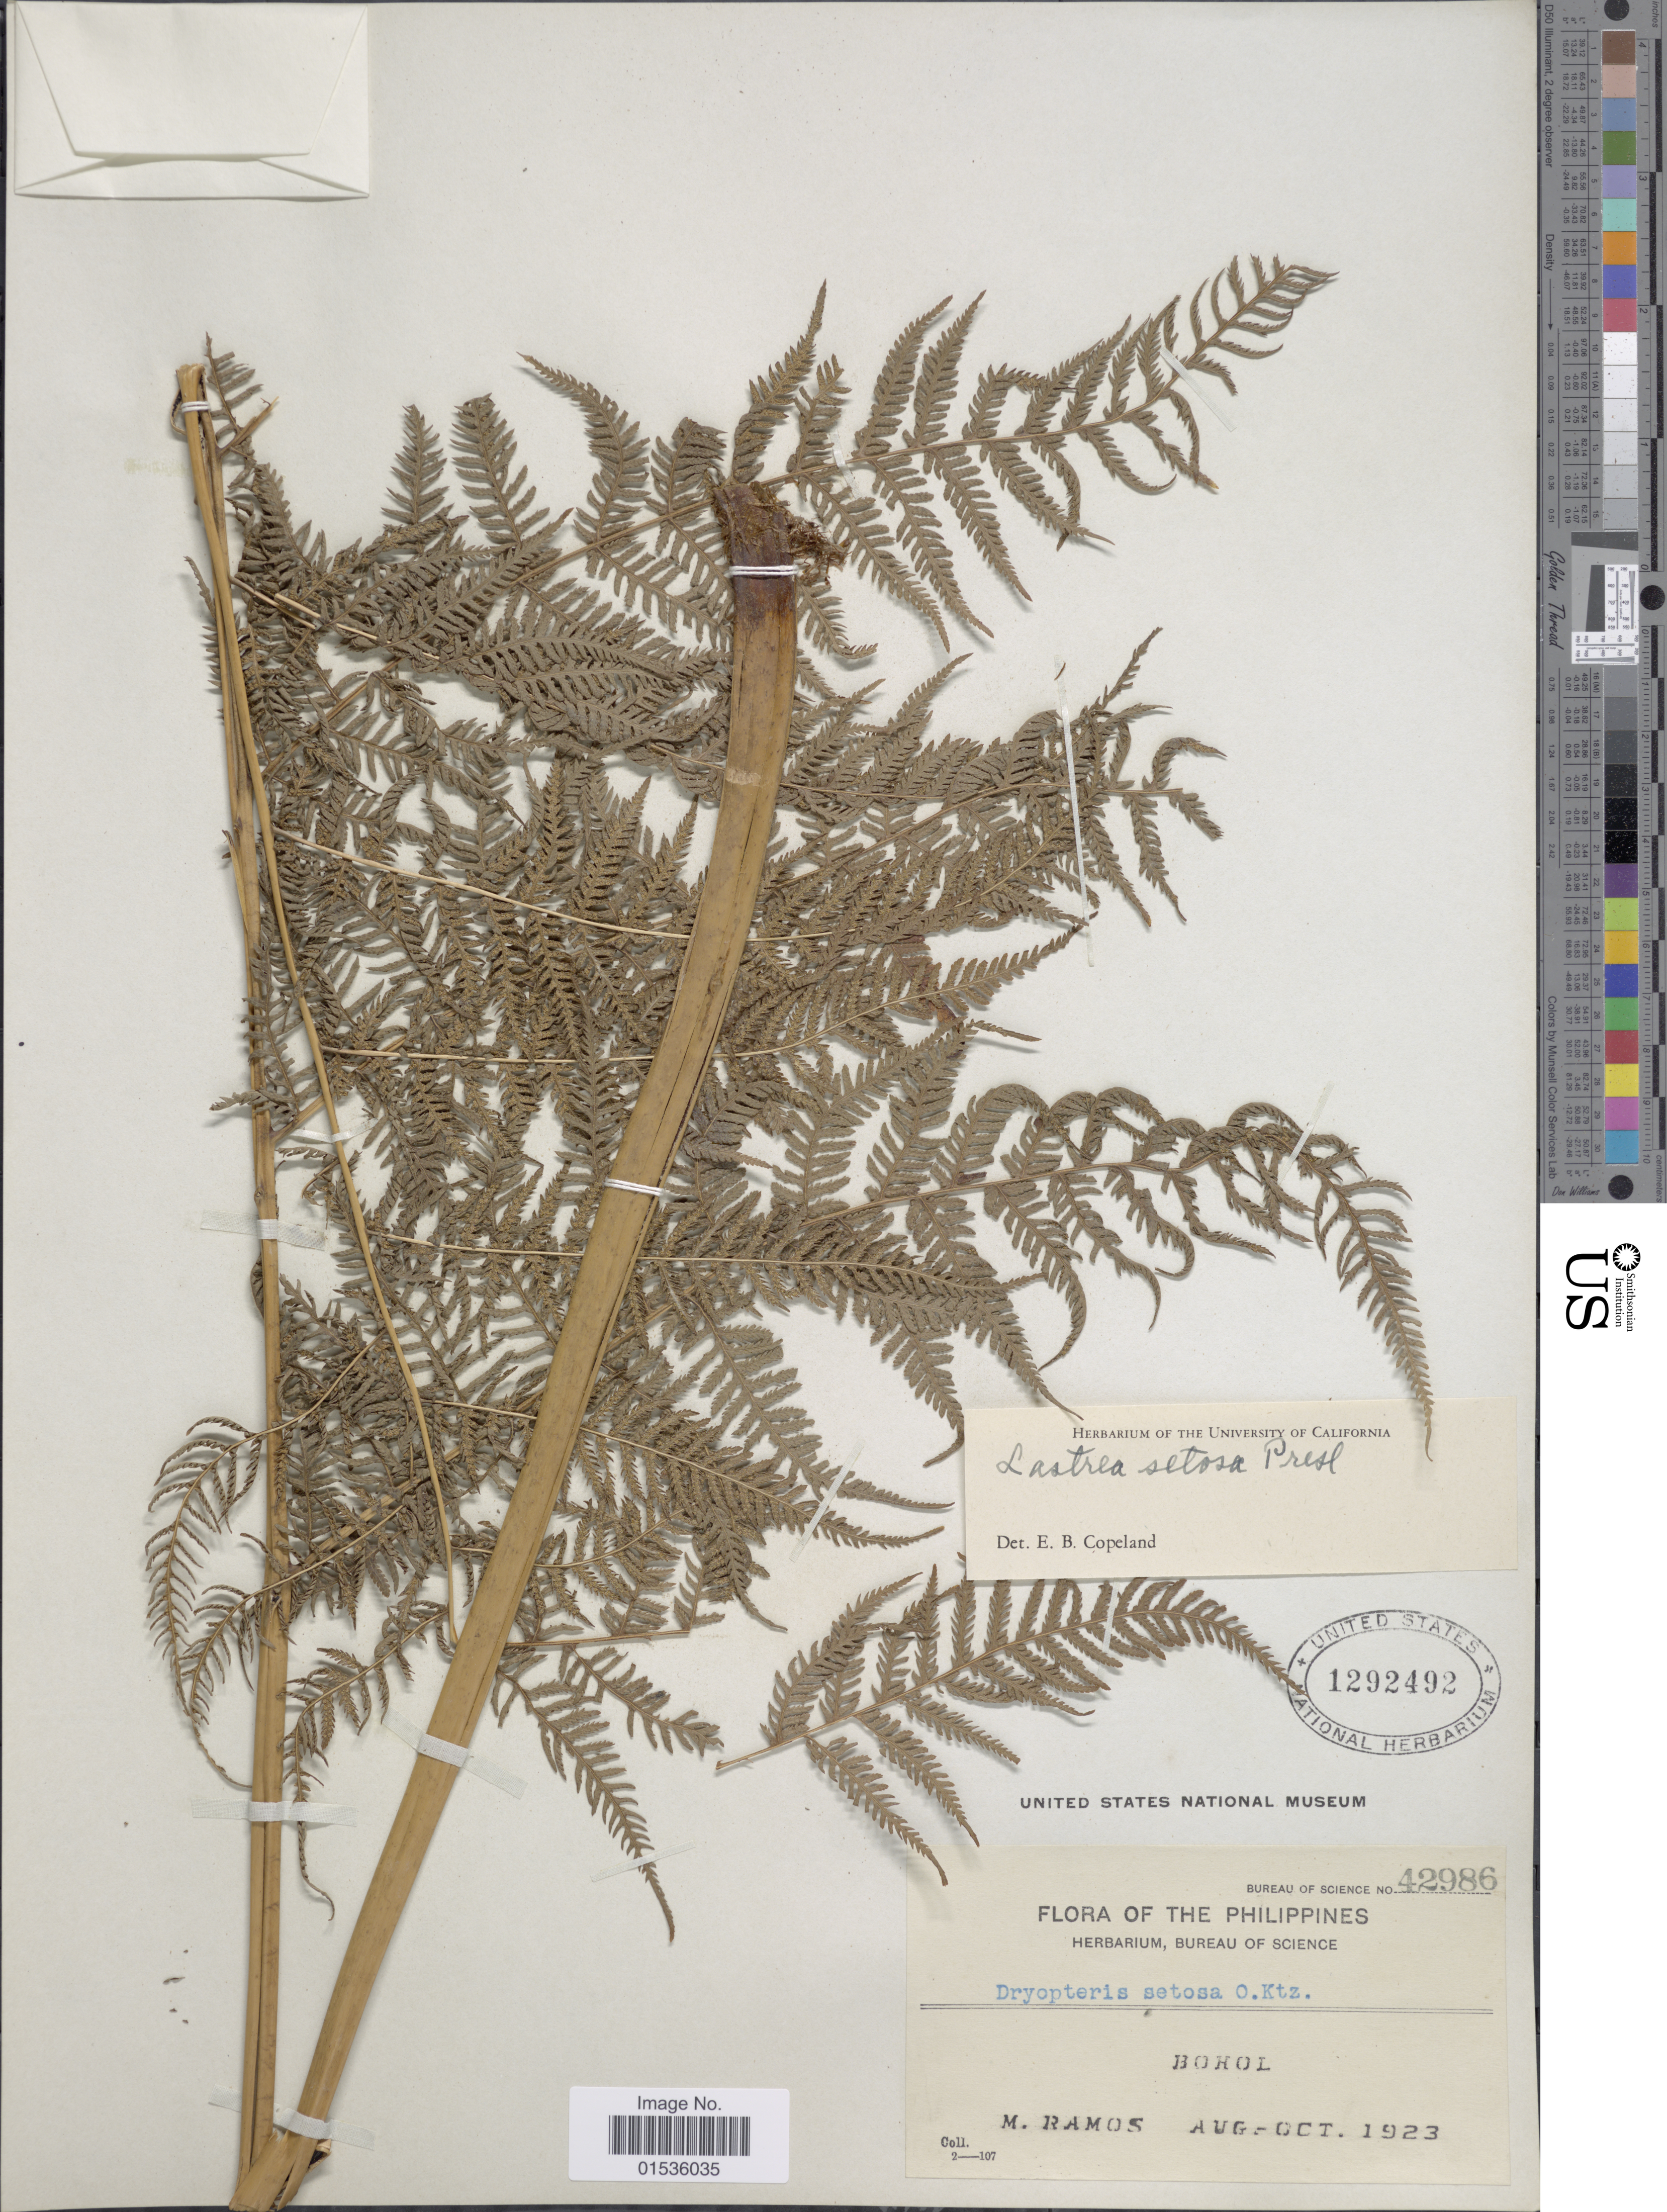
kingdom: Plantae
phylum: Tracheophyta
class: Polypodiopsida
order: Polypodiales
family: Thelypteridaceae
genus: Macrothelypteris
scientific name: Macrothelypteris torresiana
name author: (Gaudich.) Ching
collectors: M. Ramos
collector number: Bureau of Science 42986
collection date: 1923-08/1923-10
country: Philippines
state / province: Central Visayas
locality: Philippines, Bohol,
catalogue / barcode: US 1292492